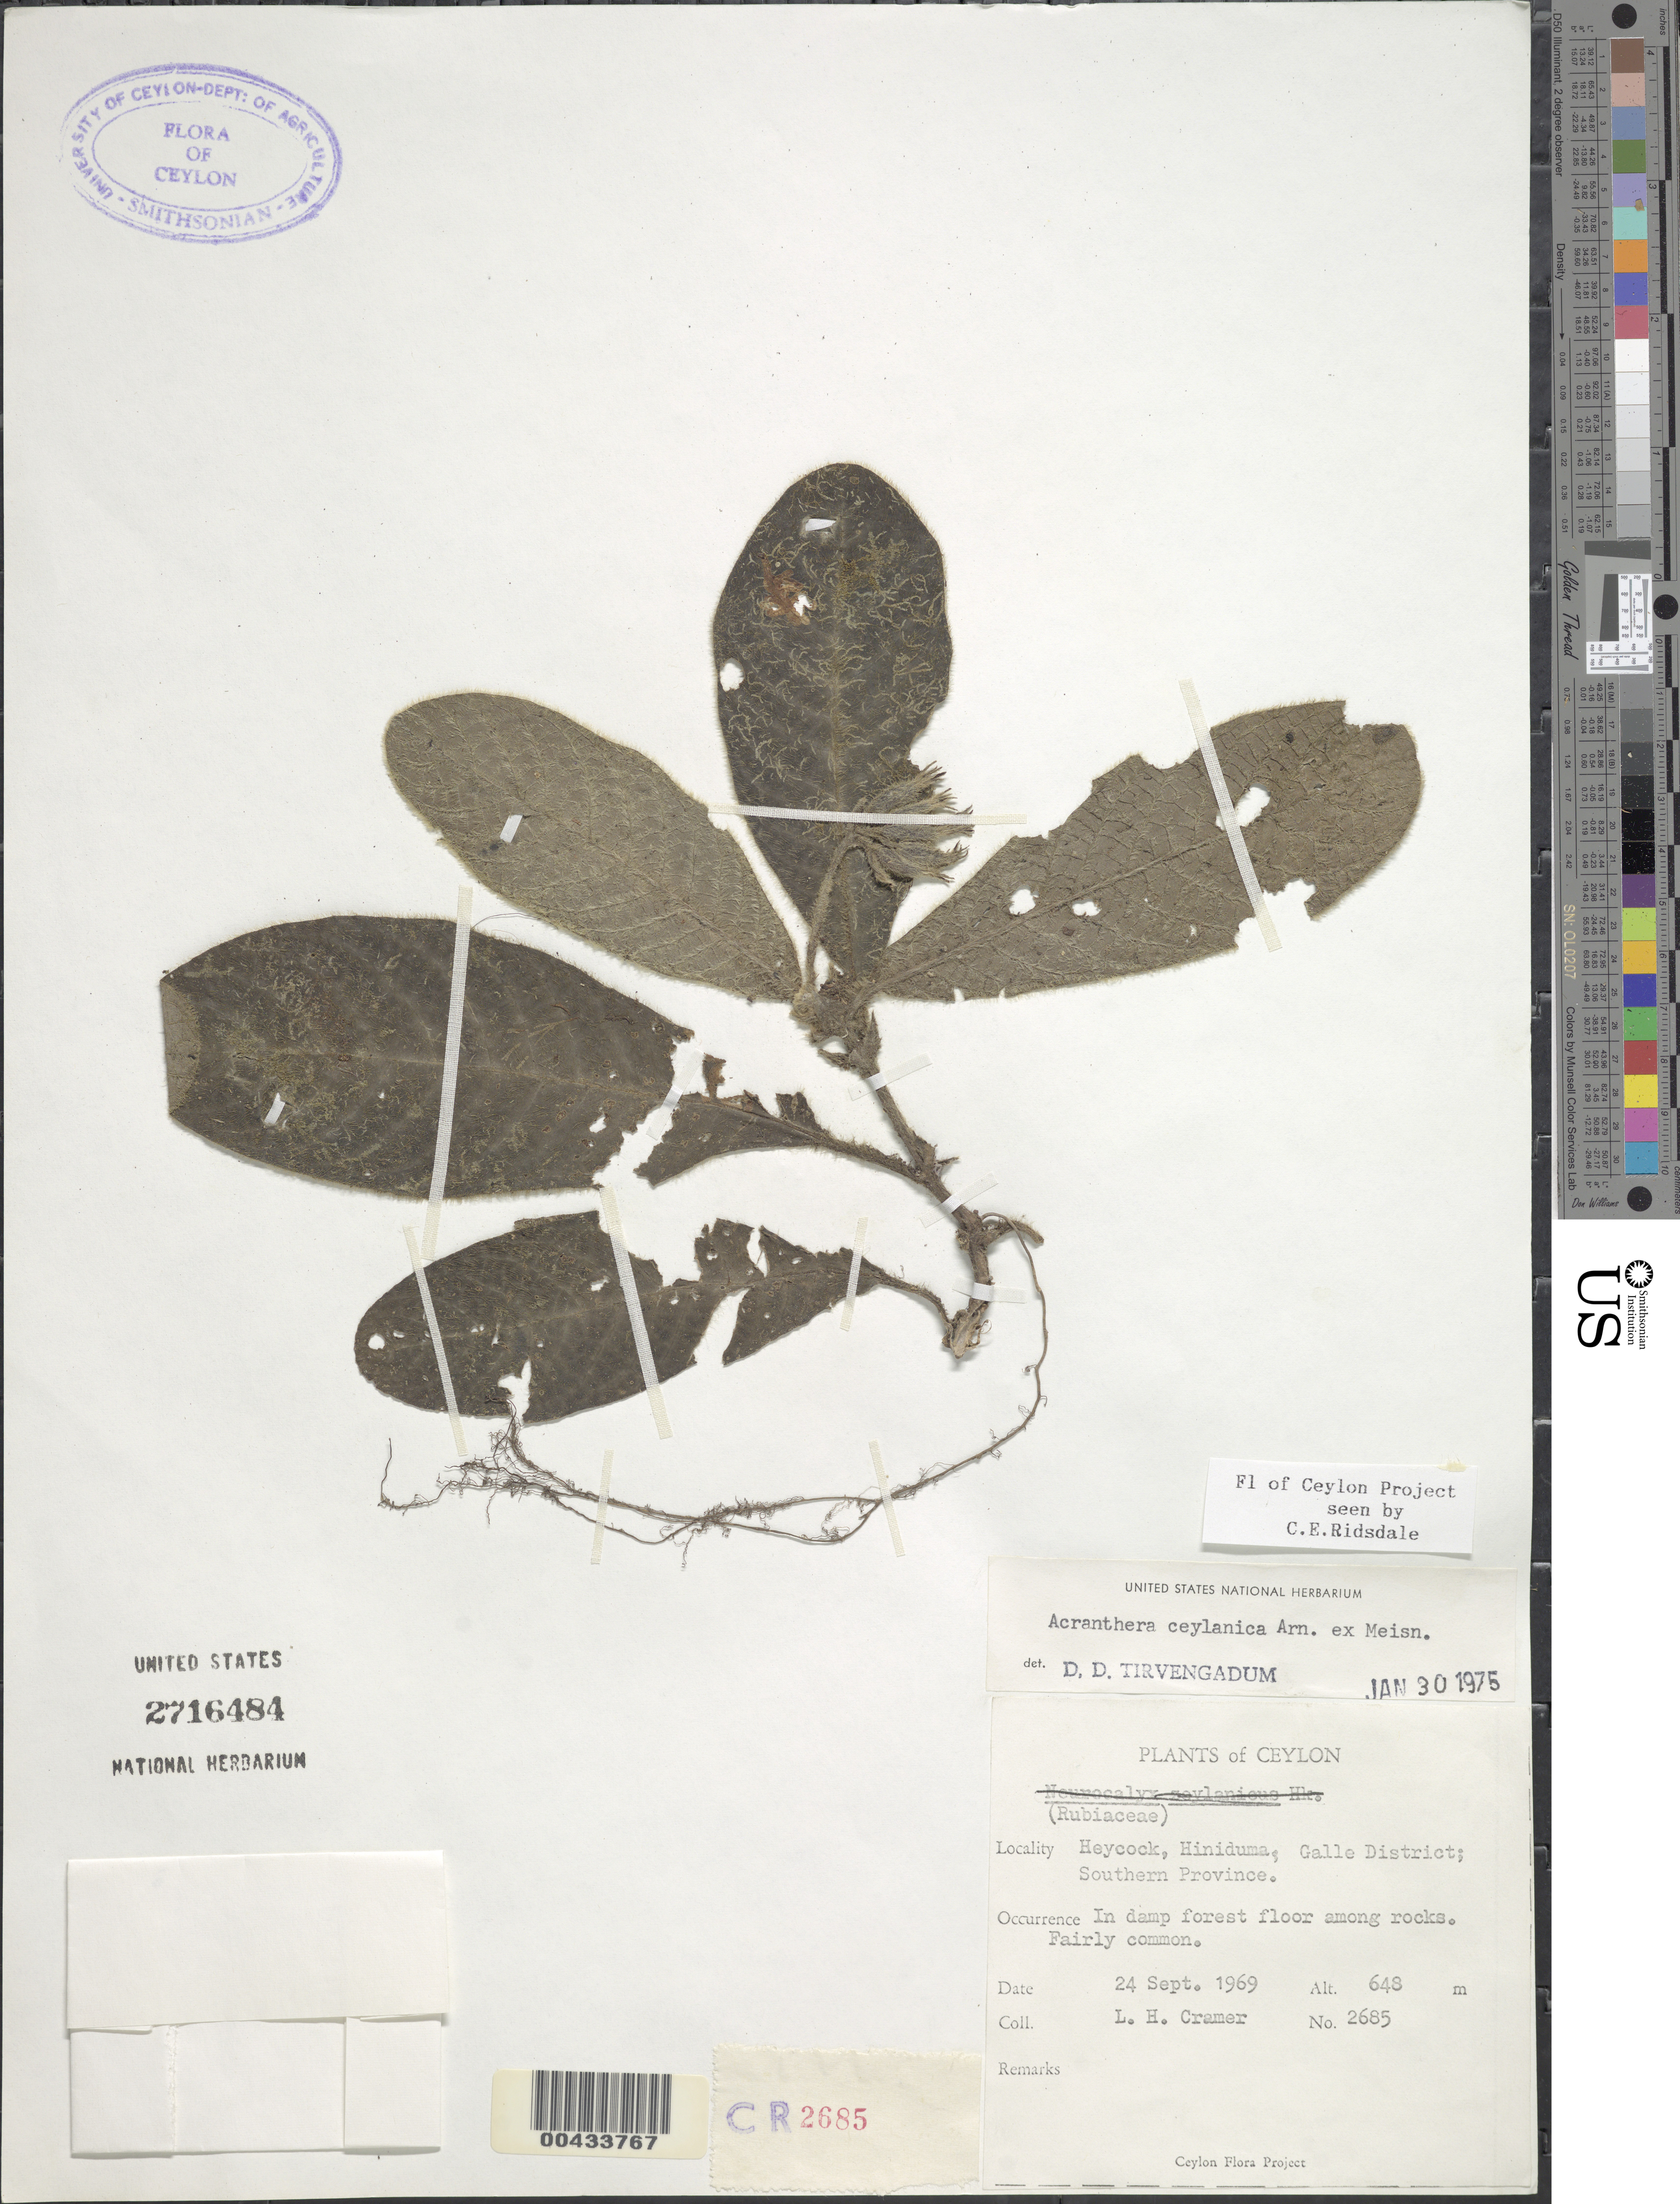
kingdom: Plantae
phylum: Tracheophyta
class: Magnoliopsida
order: Gentianales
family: Rubiaceae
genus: Acranthera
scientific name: Acranthera ceylanica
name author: Arn. ex Meisn.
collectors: L. H. Cramer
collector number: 2685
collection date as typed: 24 Sep 1969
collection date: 1969-09-24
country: Sri Lanka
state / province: Southern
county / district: Galle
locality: Heycock, Hiniduma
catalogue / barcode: US 2716484